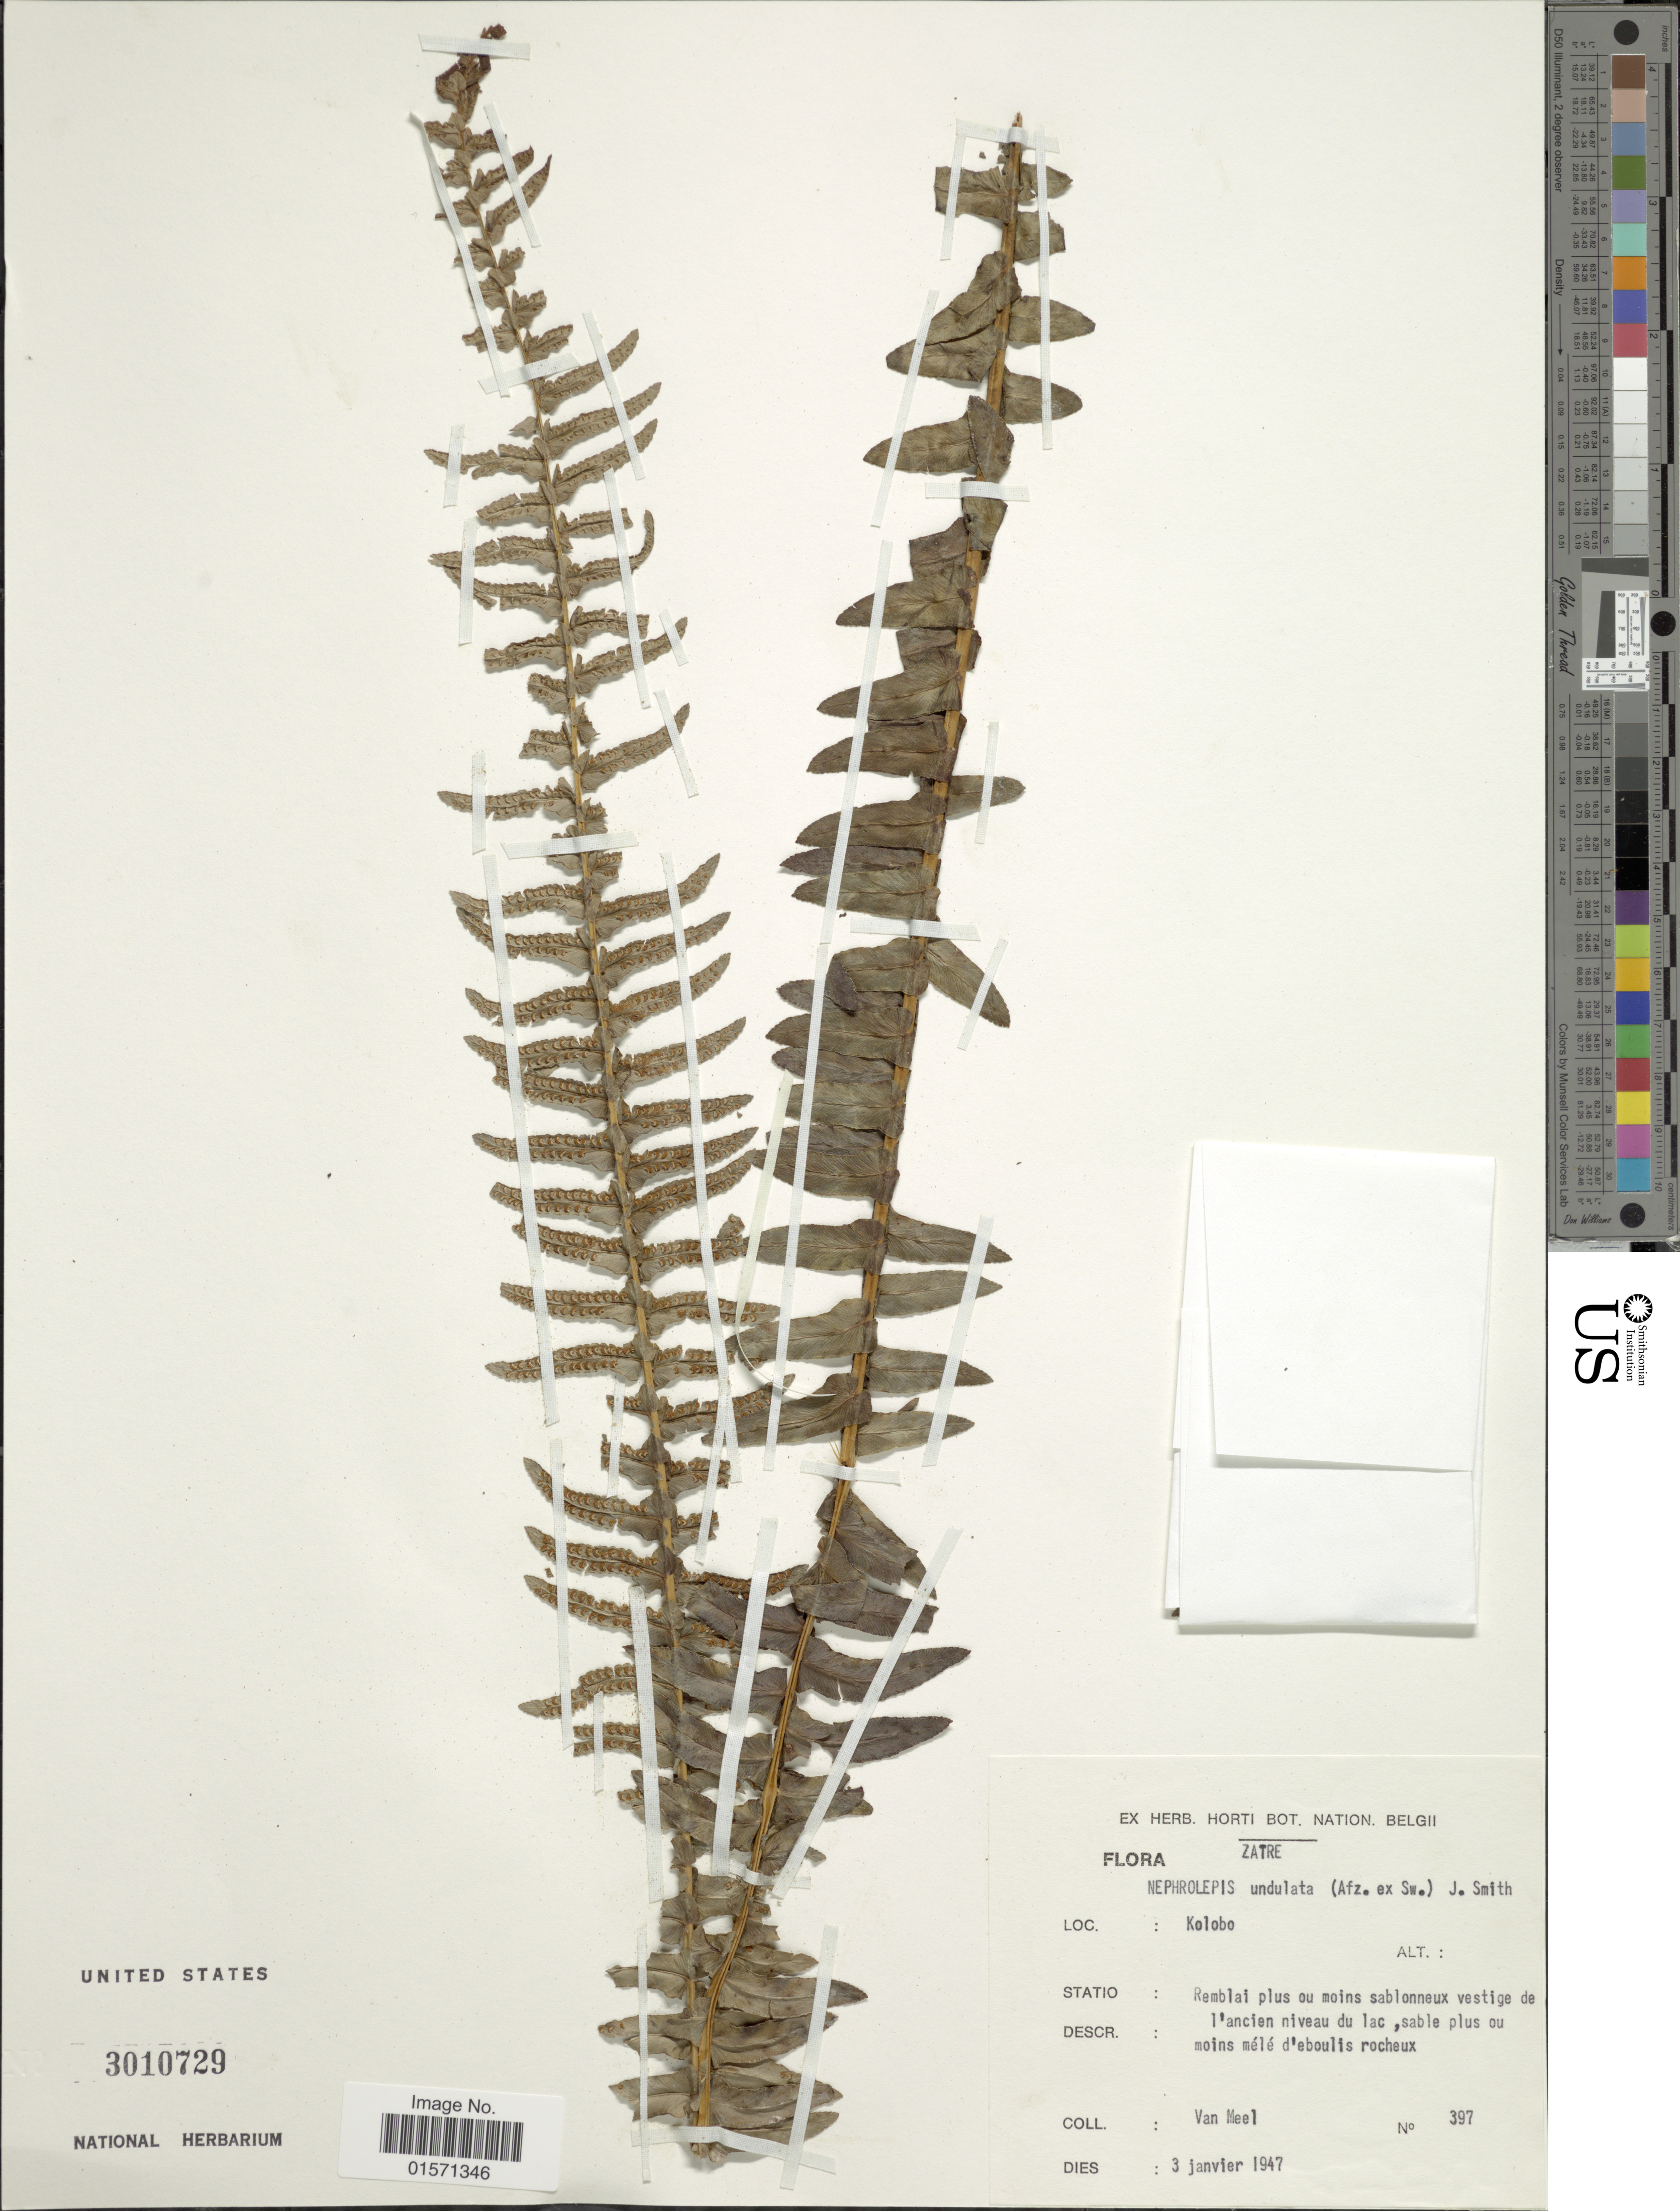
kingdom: Plantae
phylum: Tracheophyta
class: Polypodiopsida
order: Polypodiales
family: Nephrolepidaceae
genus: Nephrolepis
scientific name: Nephrolepis undulata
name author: J. Sm.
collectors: Van Meel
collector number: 397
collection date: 1947-01-03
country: Central African Republic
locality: Zatre, Kolobo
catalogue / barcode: US 3010729